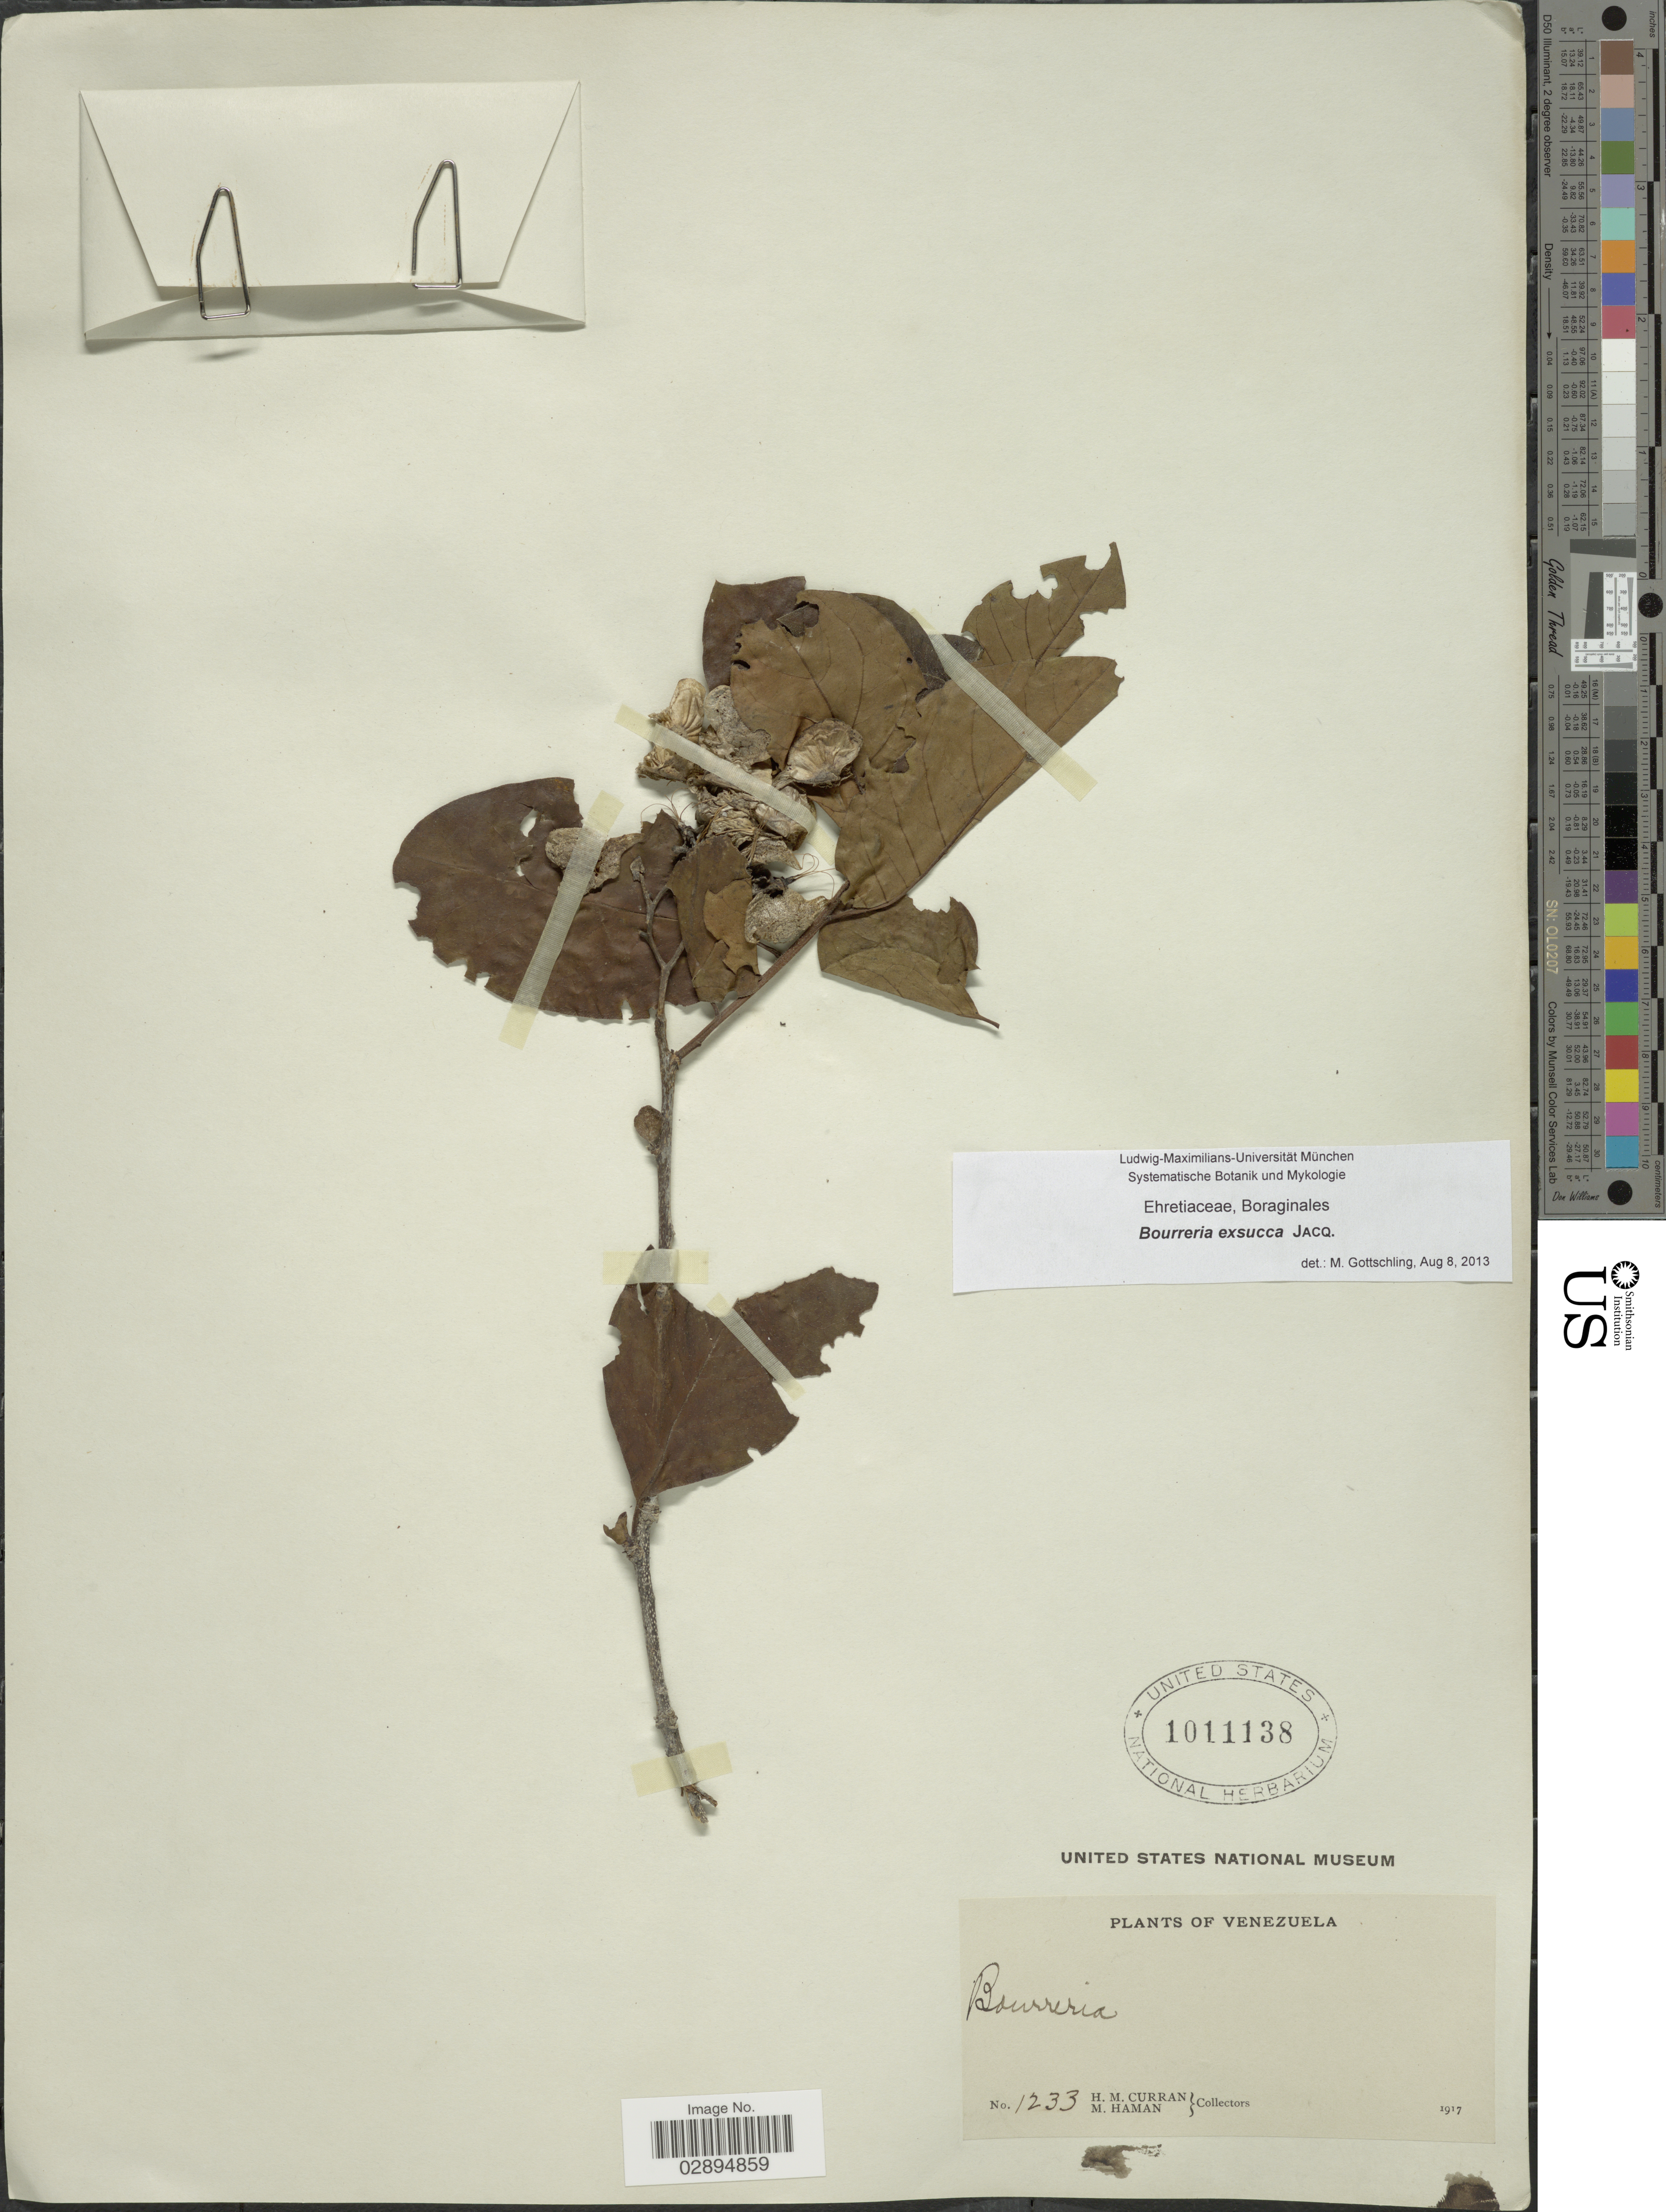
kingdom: Plantae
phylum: Tracheophyta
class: Magnoliopsida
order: Boraginales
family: Ehretiaceae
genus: Bourreria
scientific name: Bourreria exsucca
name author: (L.) Jacq.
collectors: H. M. Curran & M. Haman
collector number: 1233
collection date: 1917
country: Venezuela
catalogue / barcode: US 1011138